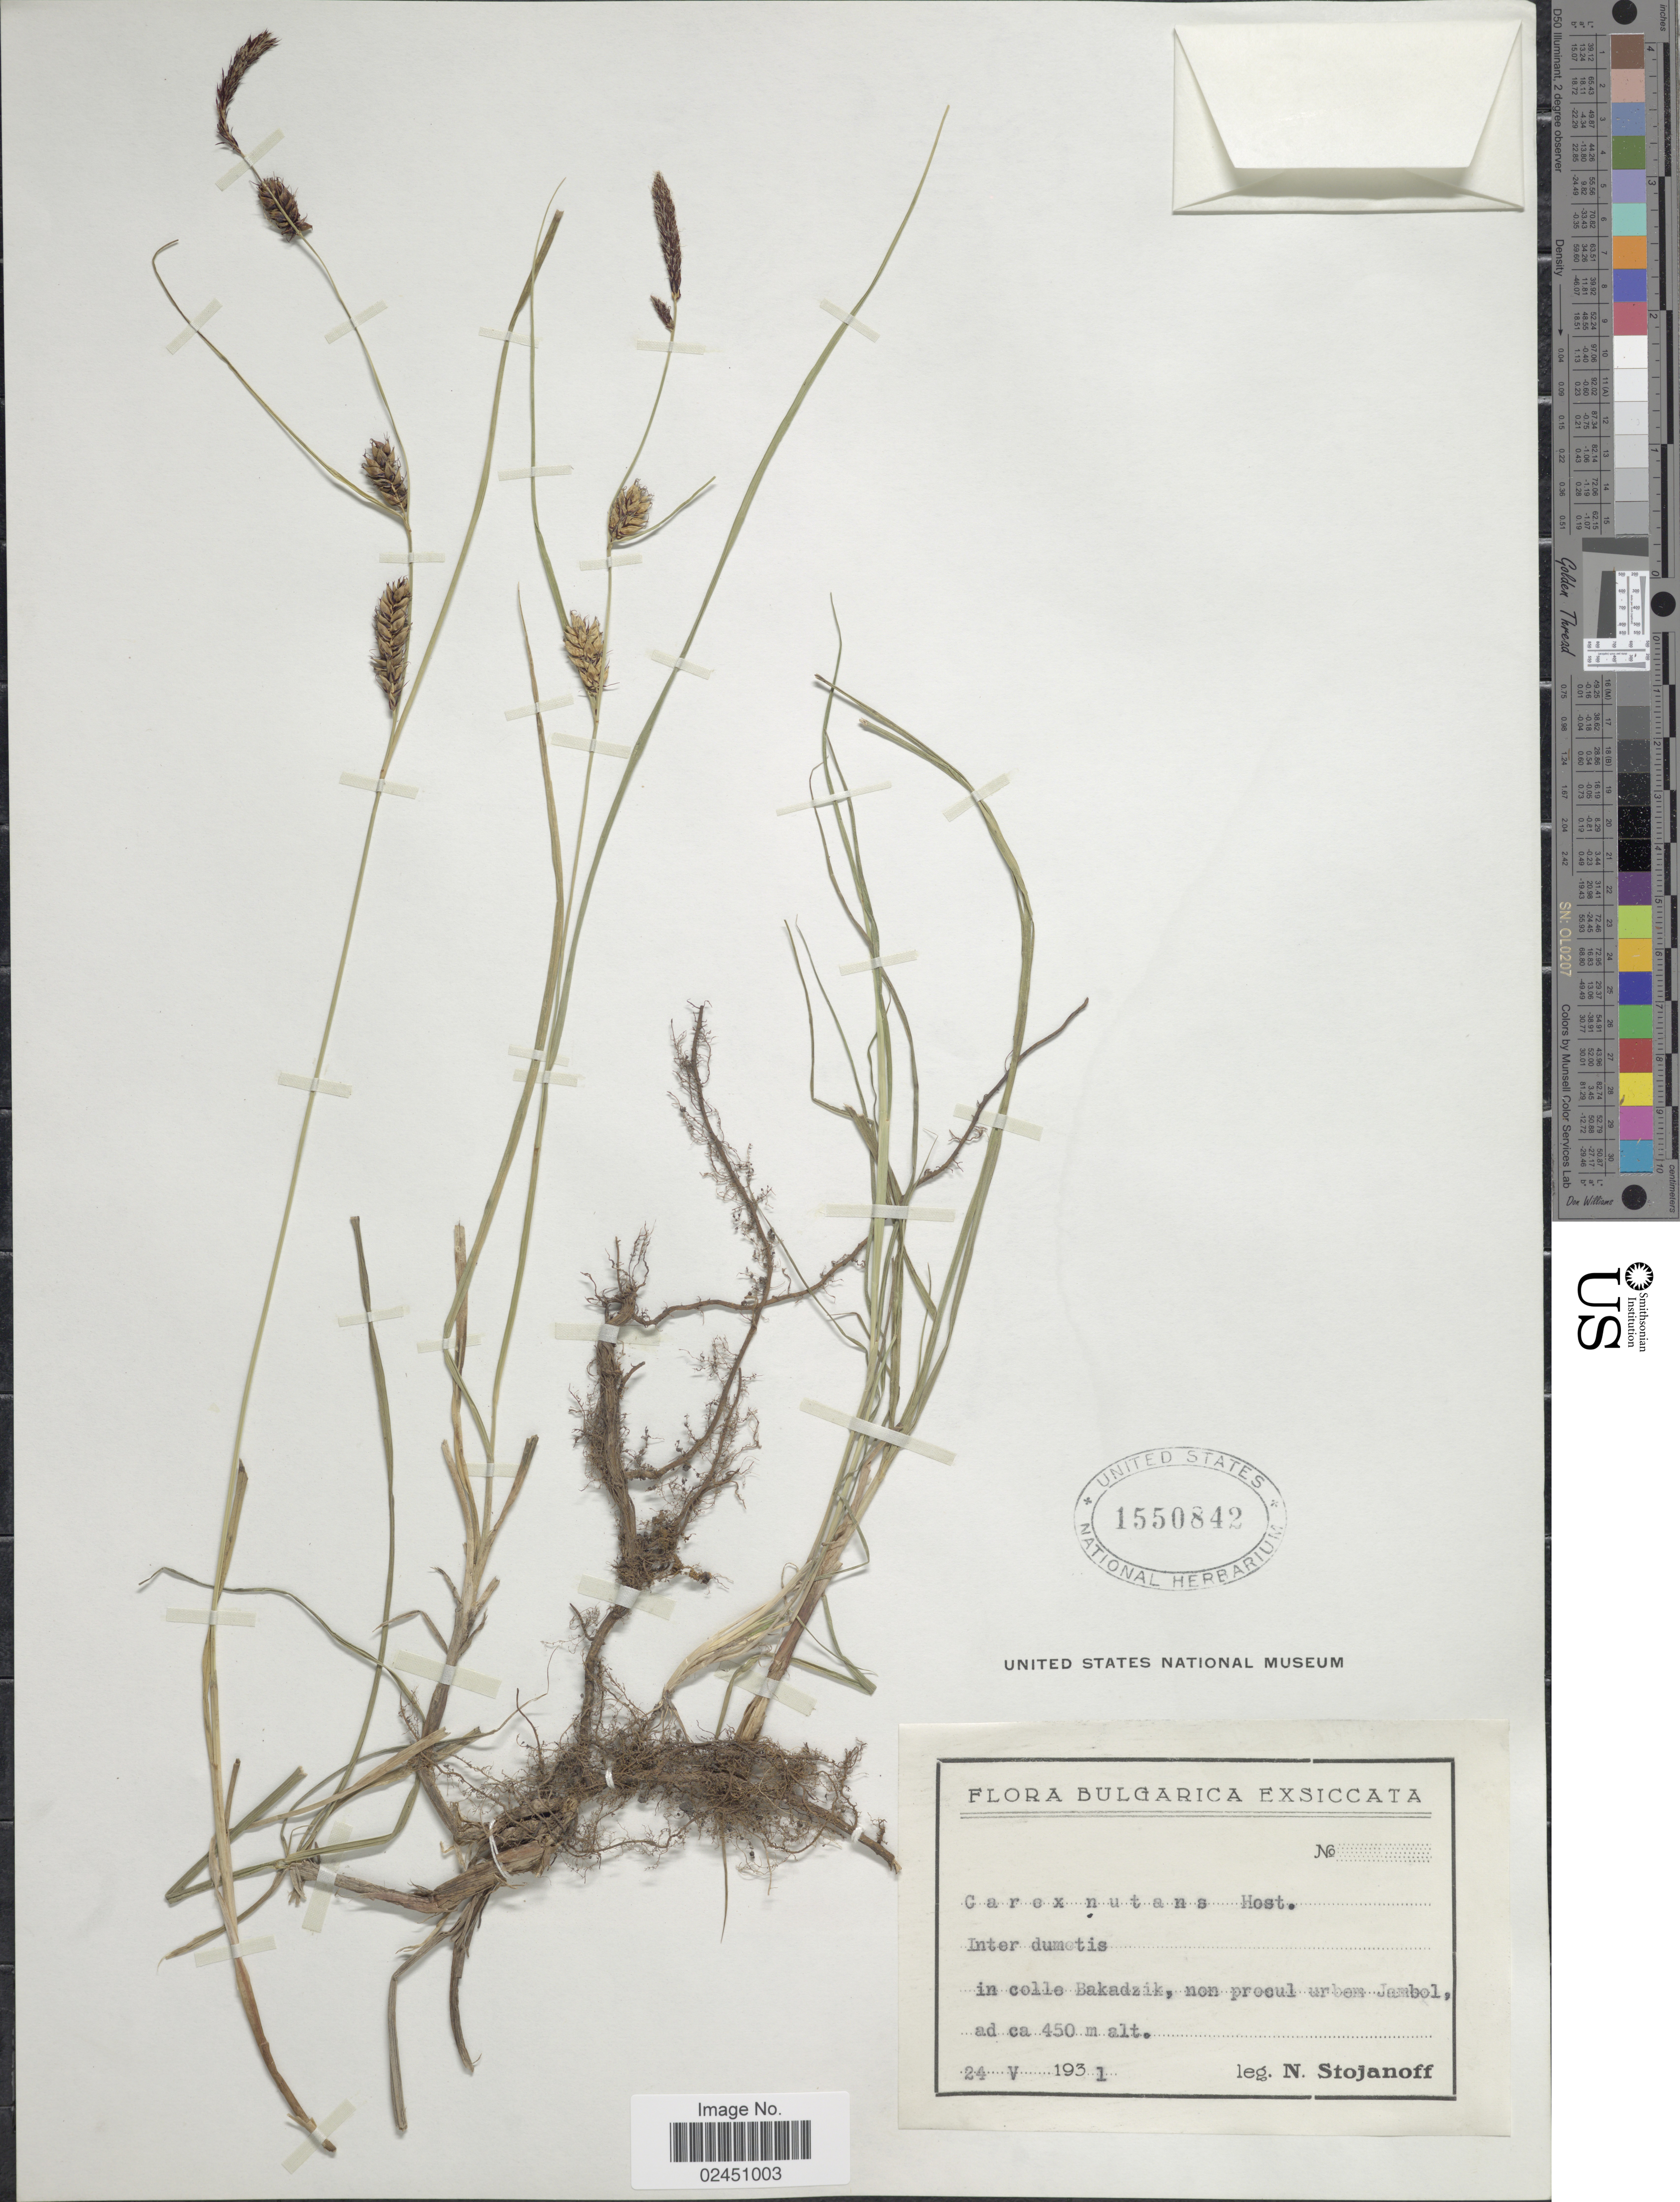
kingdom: Plantae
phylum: Tracheophyta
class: Liliopsida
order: Poales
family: Cyperaceae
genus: Carex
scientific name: Carex melanostachya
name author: M. Bieb. ex Willd.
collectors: N. Stojanoff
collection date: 1931-05-24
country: Bulgaria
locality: Inter dumotis, in colle Bakadzik, non procul urbom Jambol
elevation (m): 450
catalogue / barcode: US 1550842